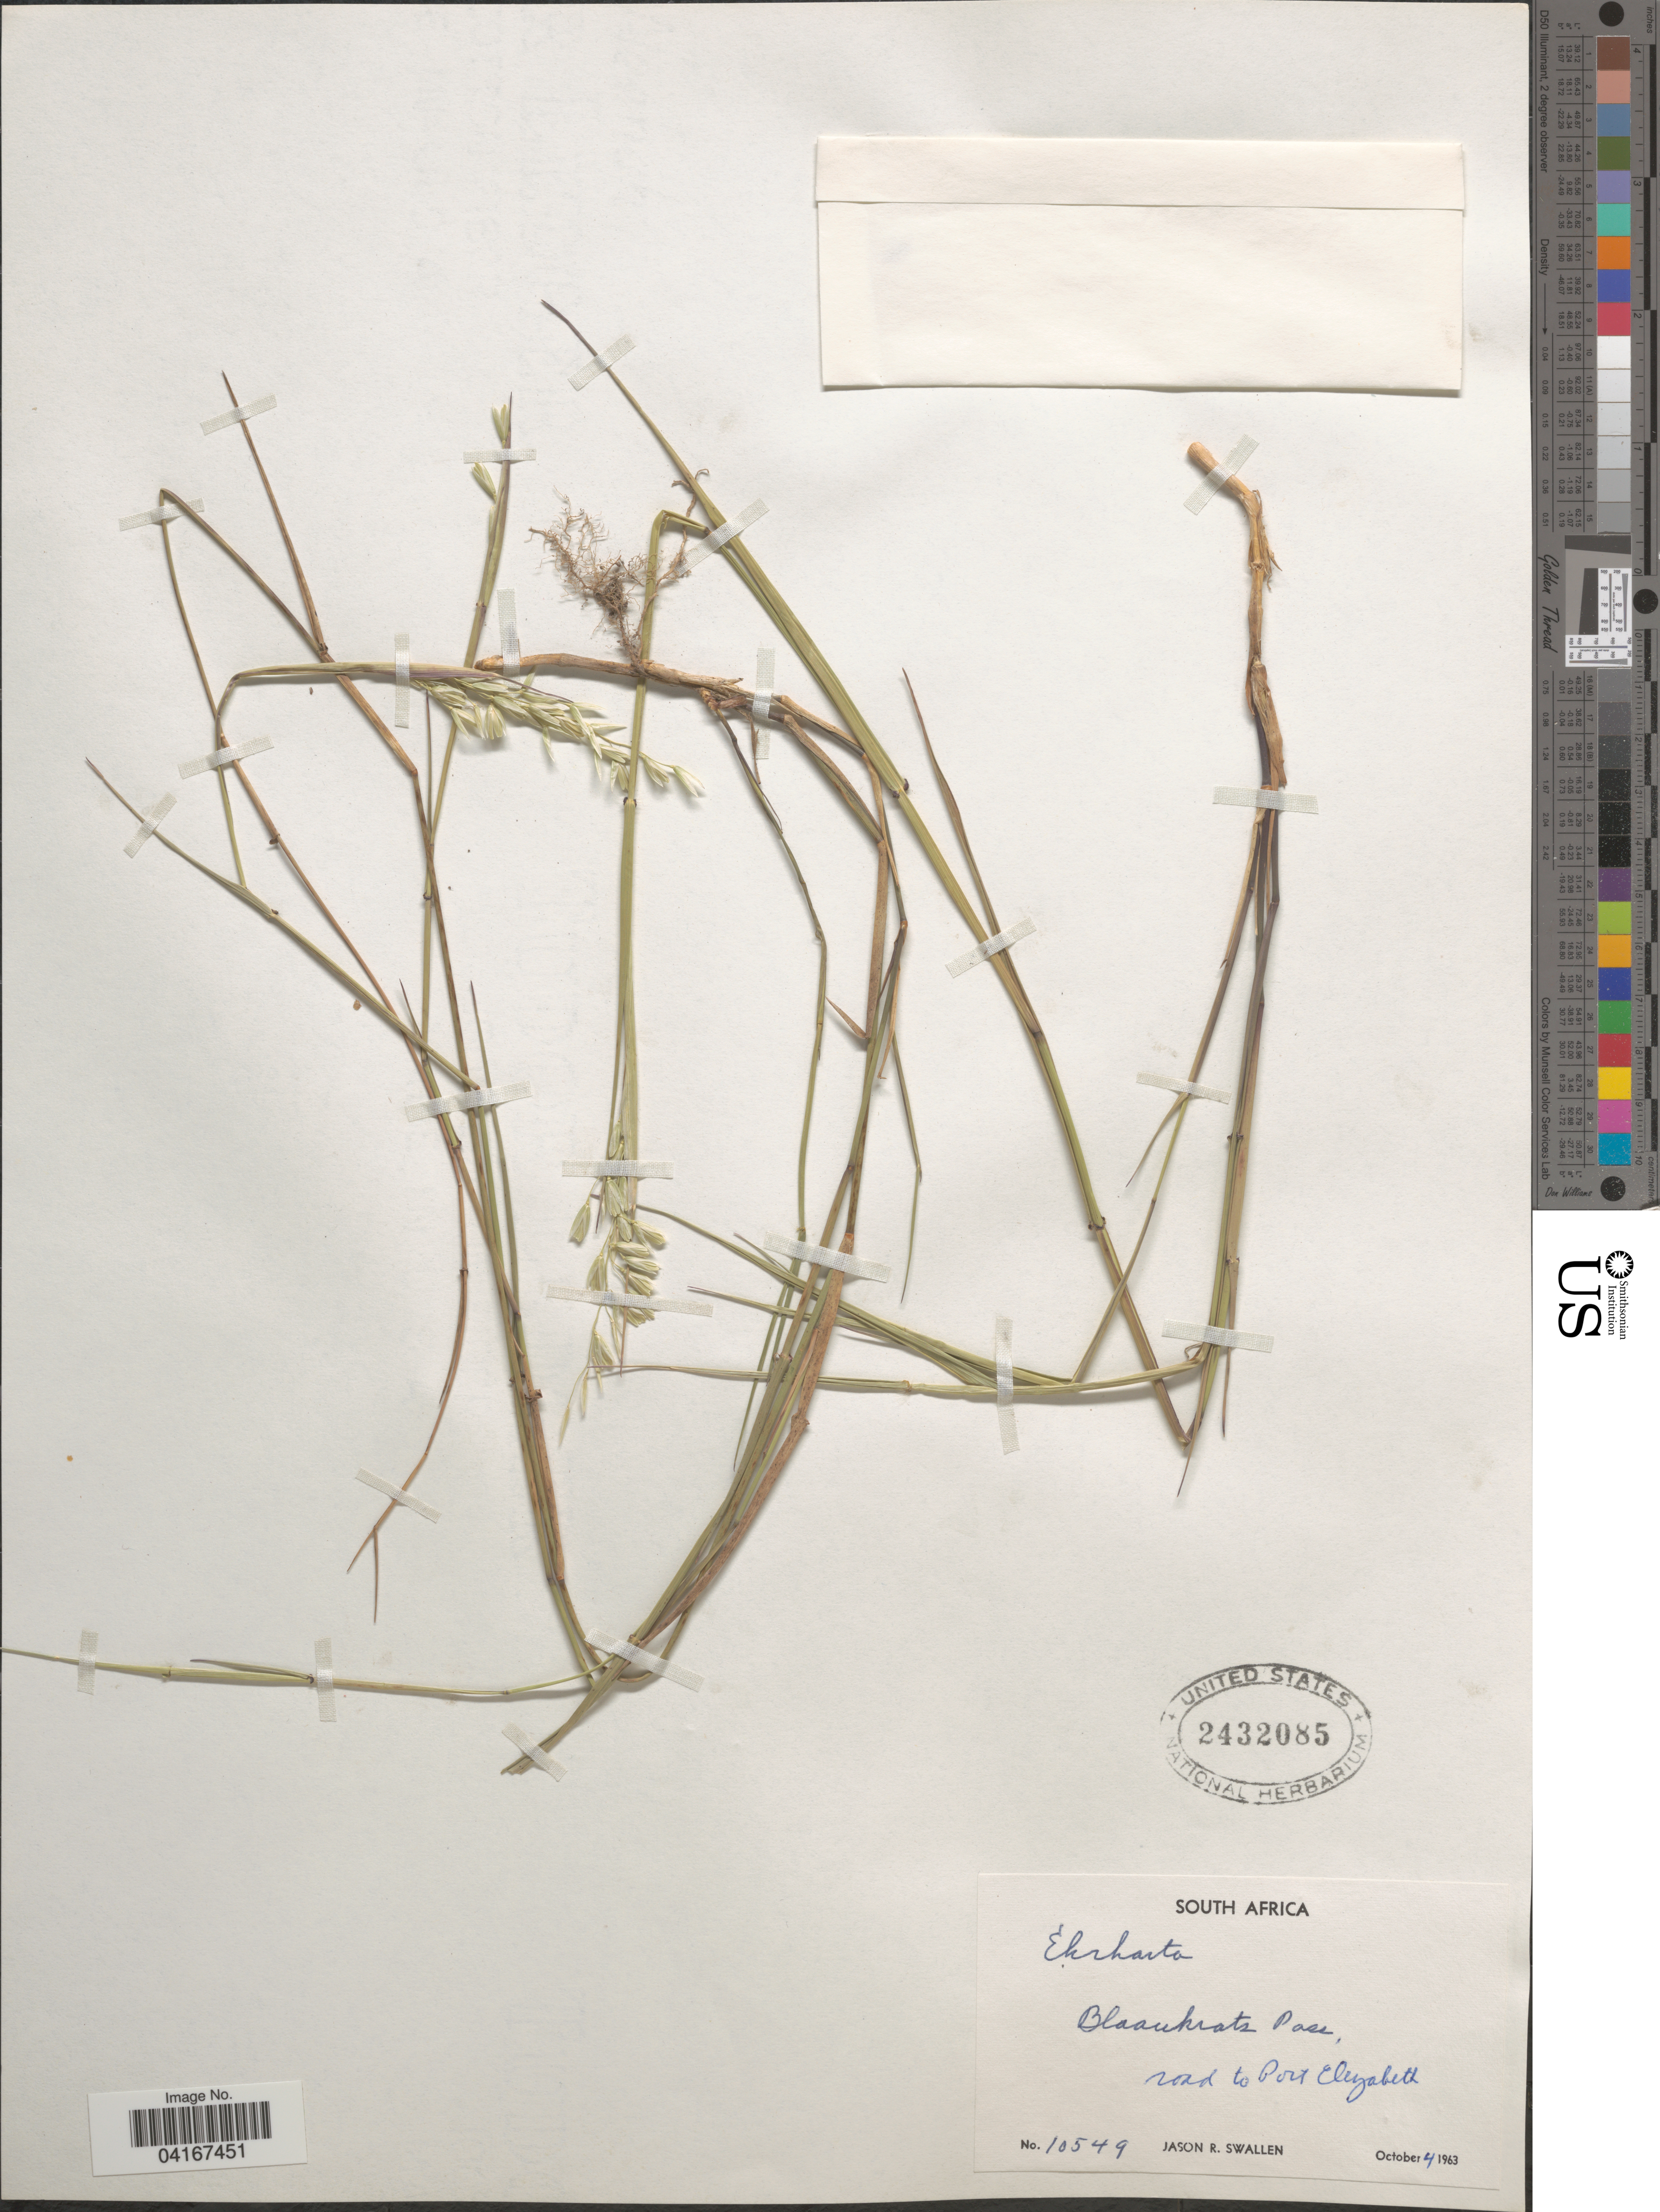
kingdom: Plantae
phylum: Tracheophyta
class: Liliopsida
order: Poales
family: Poaceae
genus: Ehrharta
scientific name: Ehrharta sp.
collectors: J. R. Swallen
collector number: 10549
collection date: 1963-10-04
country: South Africa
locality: Blaaukratz Pass, road to Port Cleyabelt.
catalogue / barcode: US 2432085